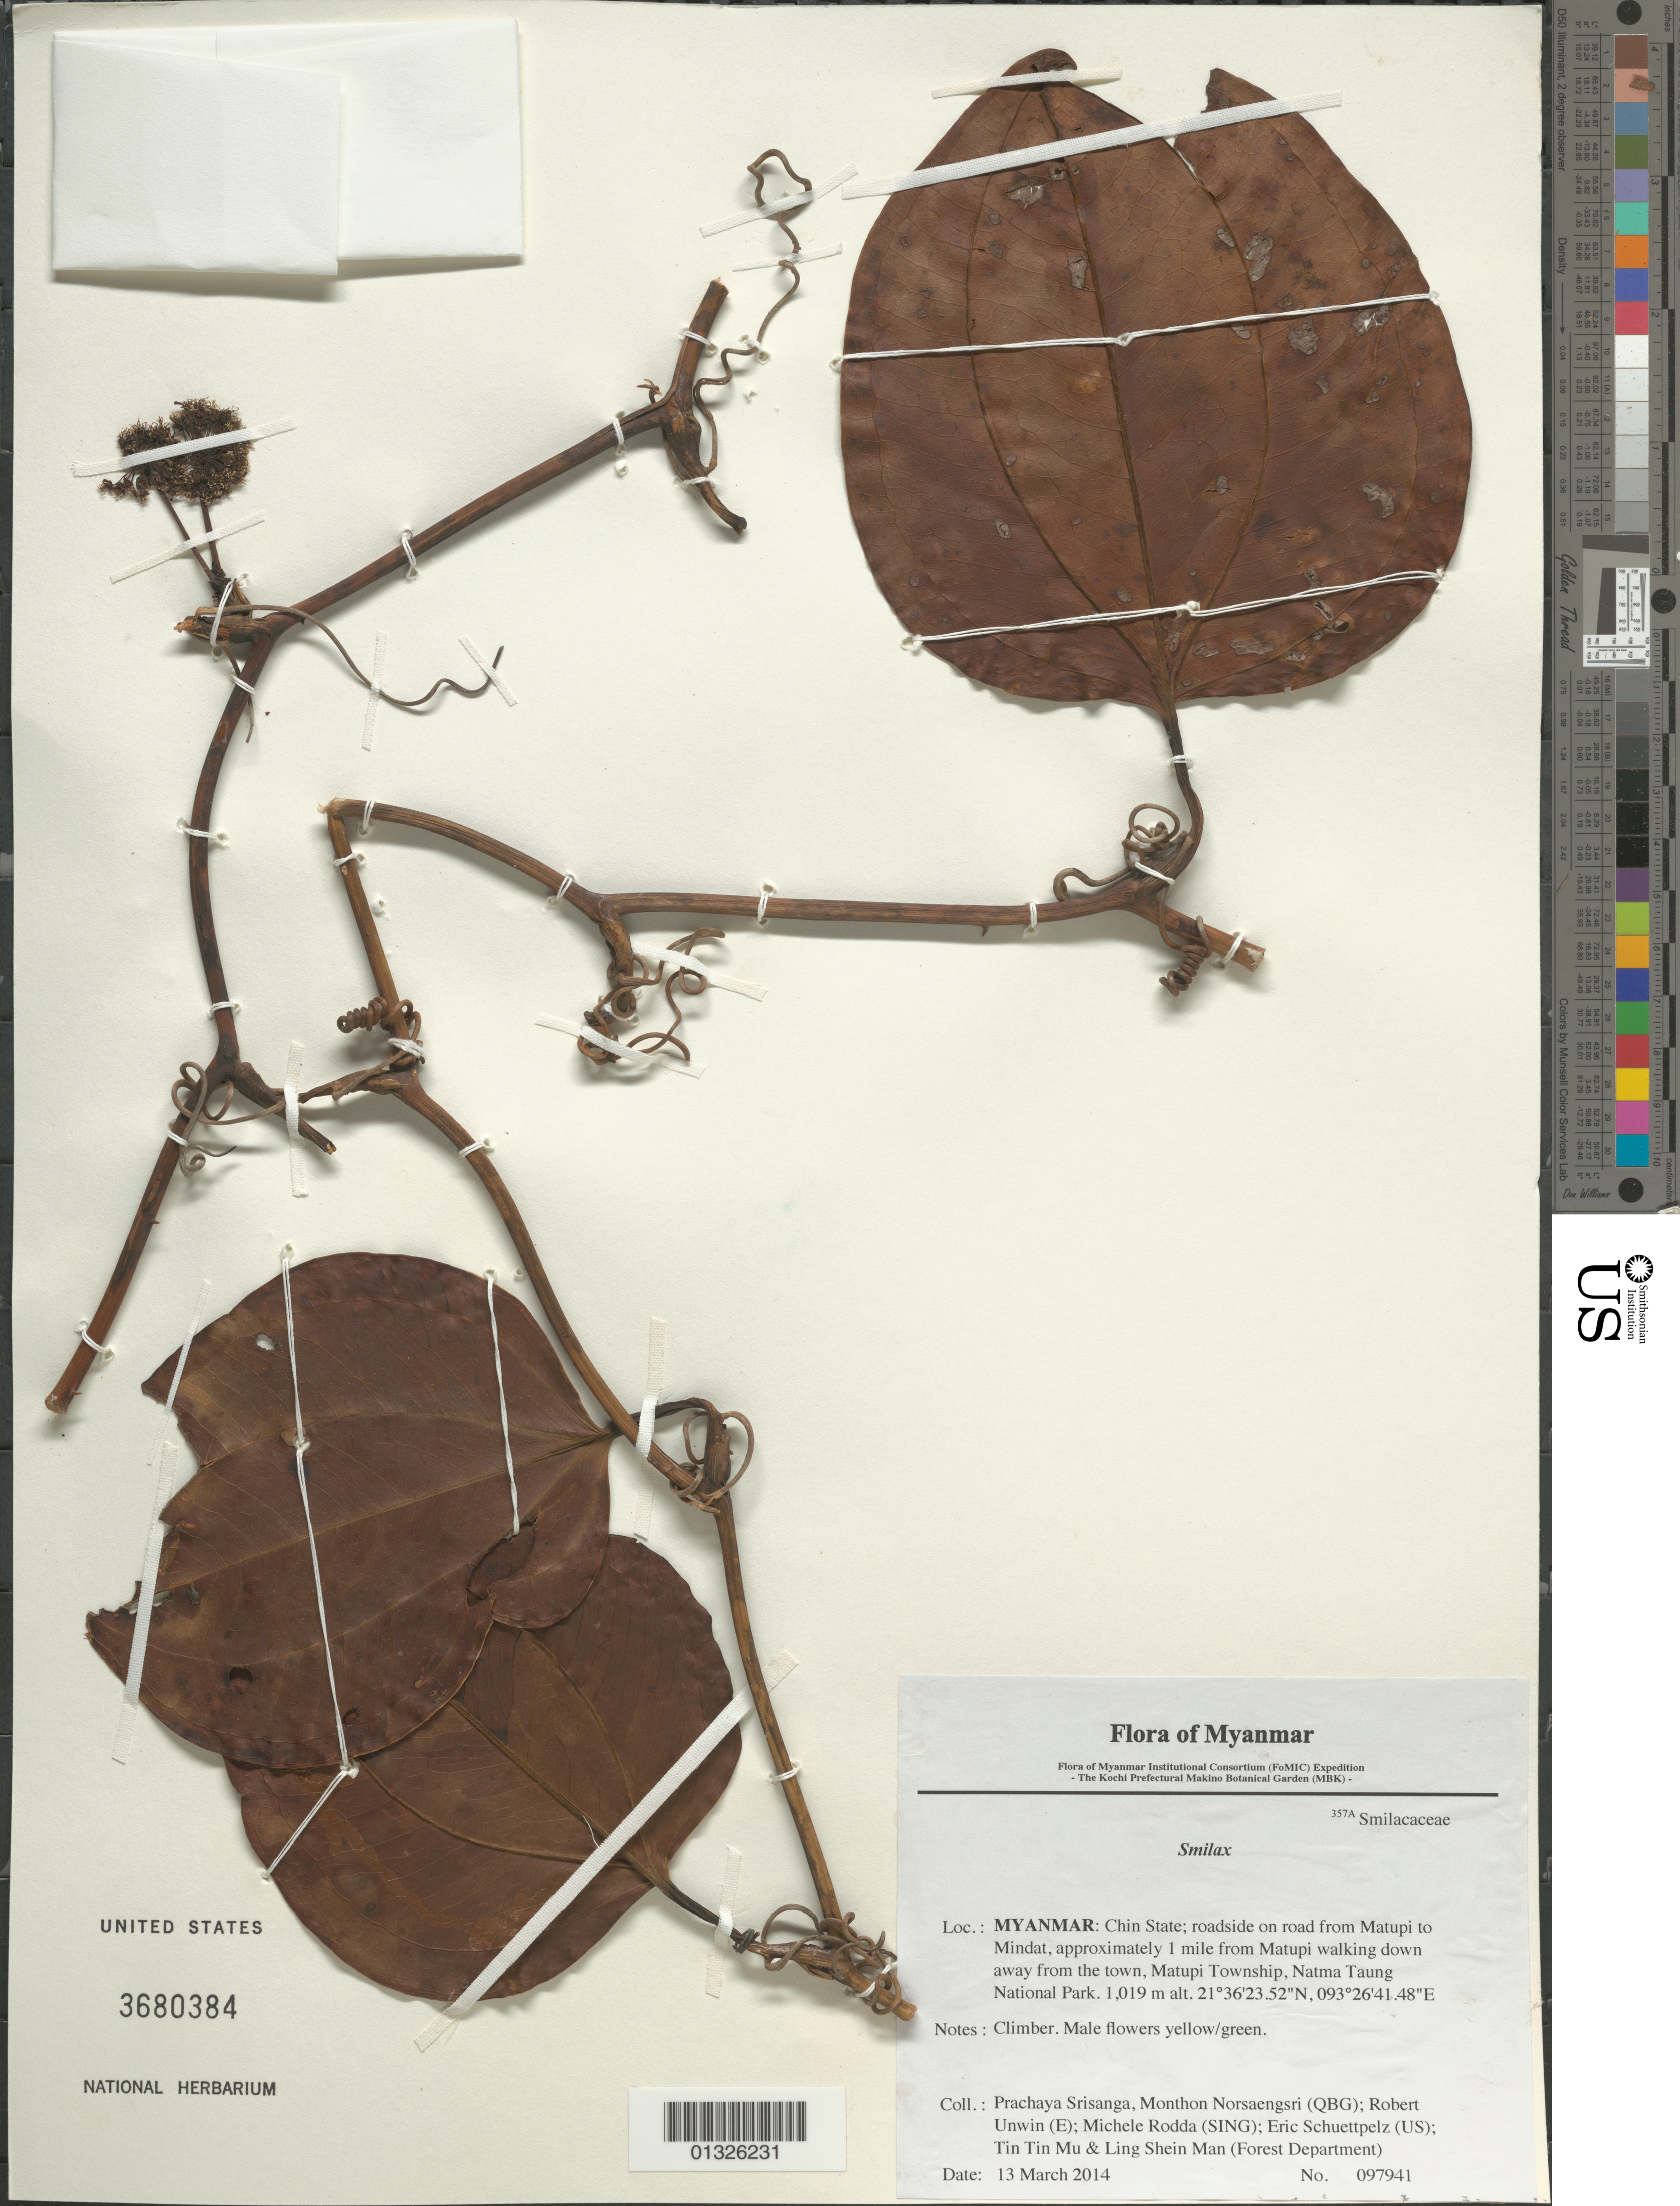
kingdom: Plantae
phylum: Tracheophyta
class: Liliopsida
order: Liliales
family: Smilacaceae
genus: Smilax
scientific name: Smilax sp.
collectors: P. Srisanga, M. Norsaengsri, R. Unwin, M. Rodda, E. Schuettpelz, Tin Tin Mu & Ling Shein Man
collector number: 97941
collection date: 2014-03-13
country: Myanmar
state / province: Chin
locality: Roadside on road from Matupi to Mindat, approximately 1 mile from Matupi walking down away from the town, Matupi Township, Natma Taung National Park.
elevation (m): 1019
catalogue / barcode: US 3680384